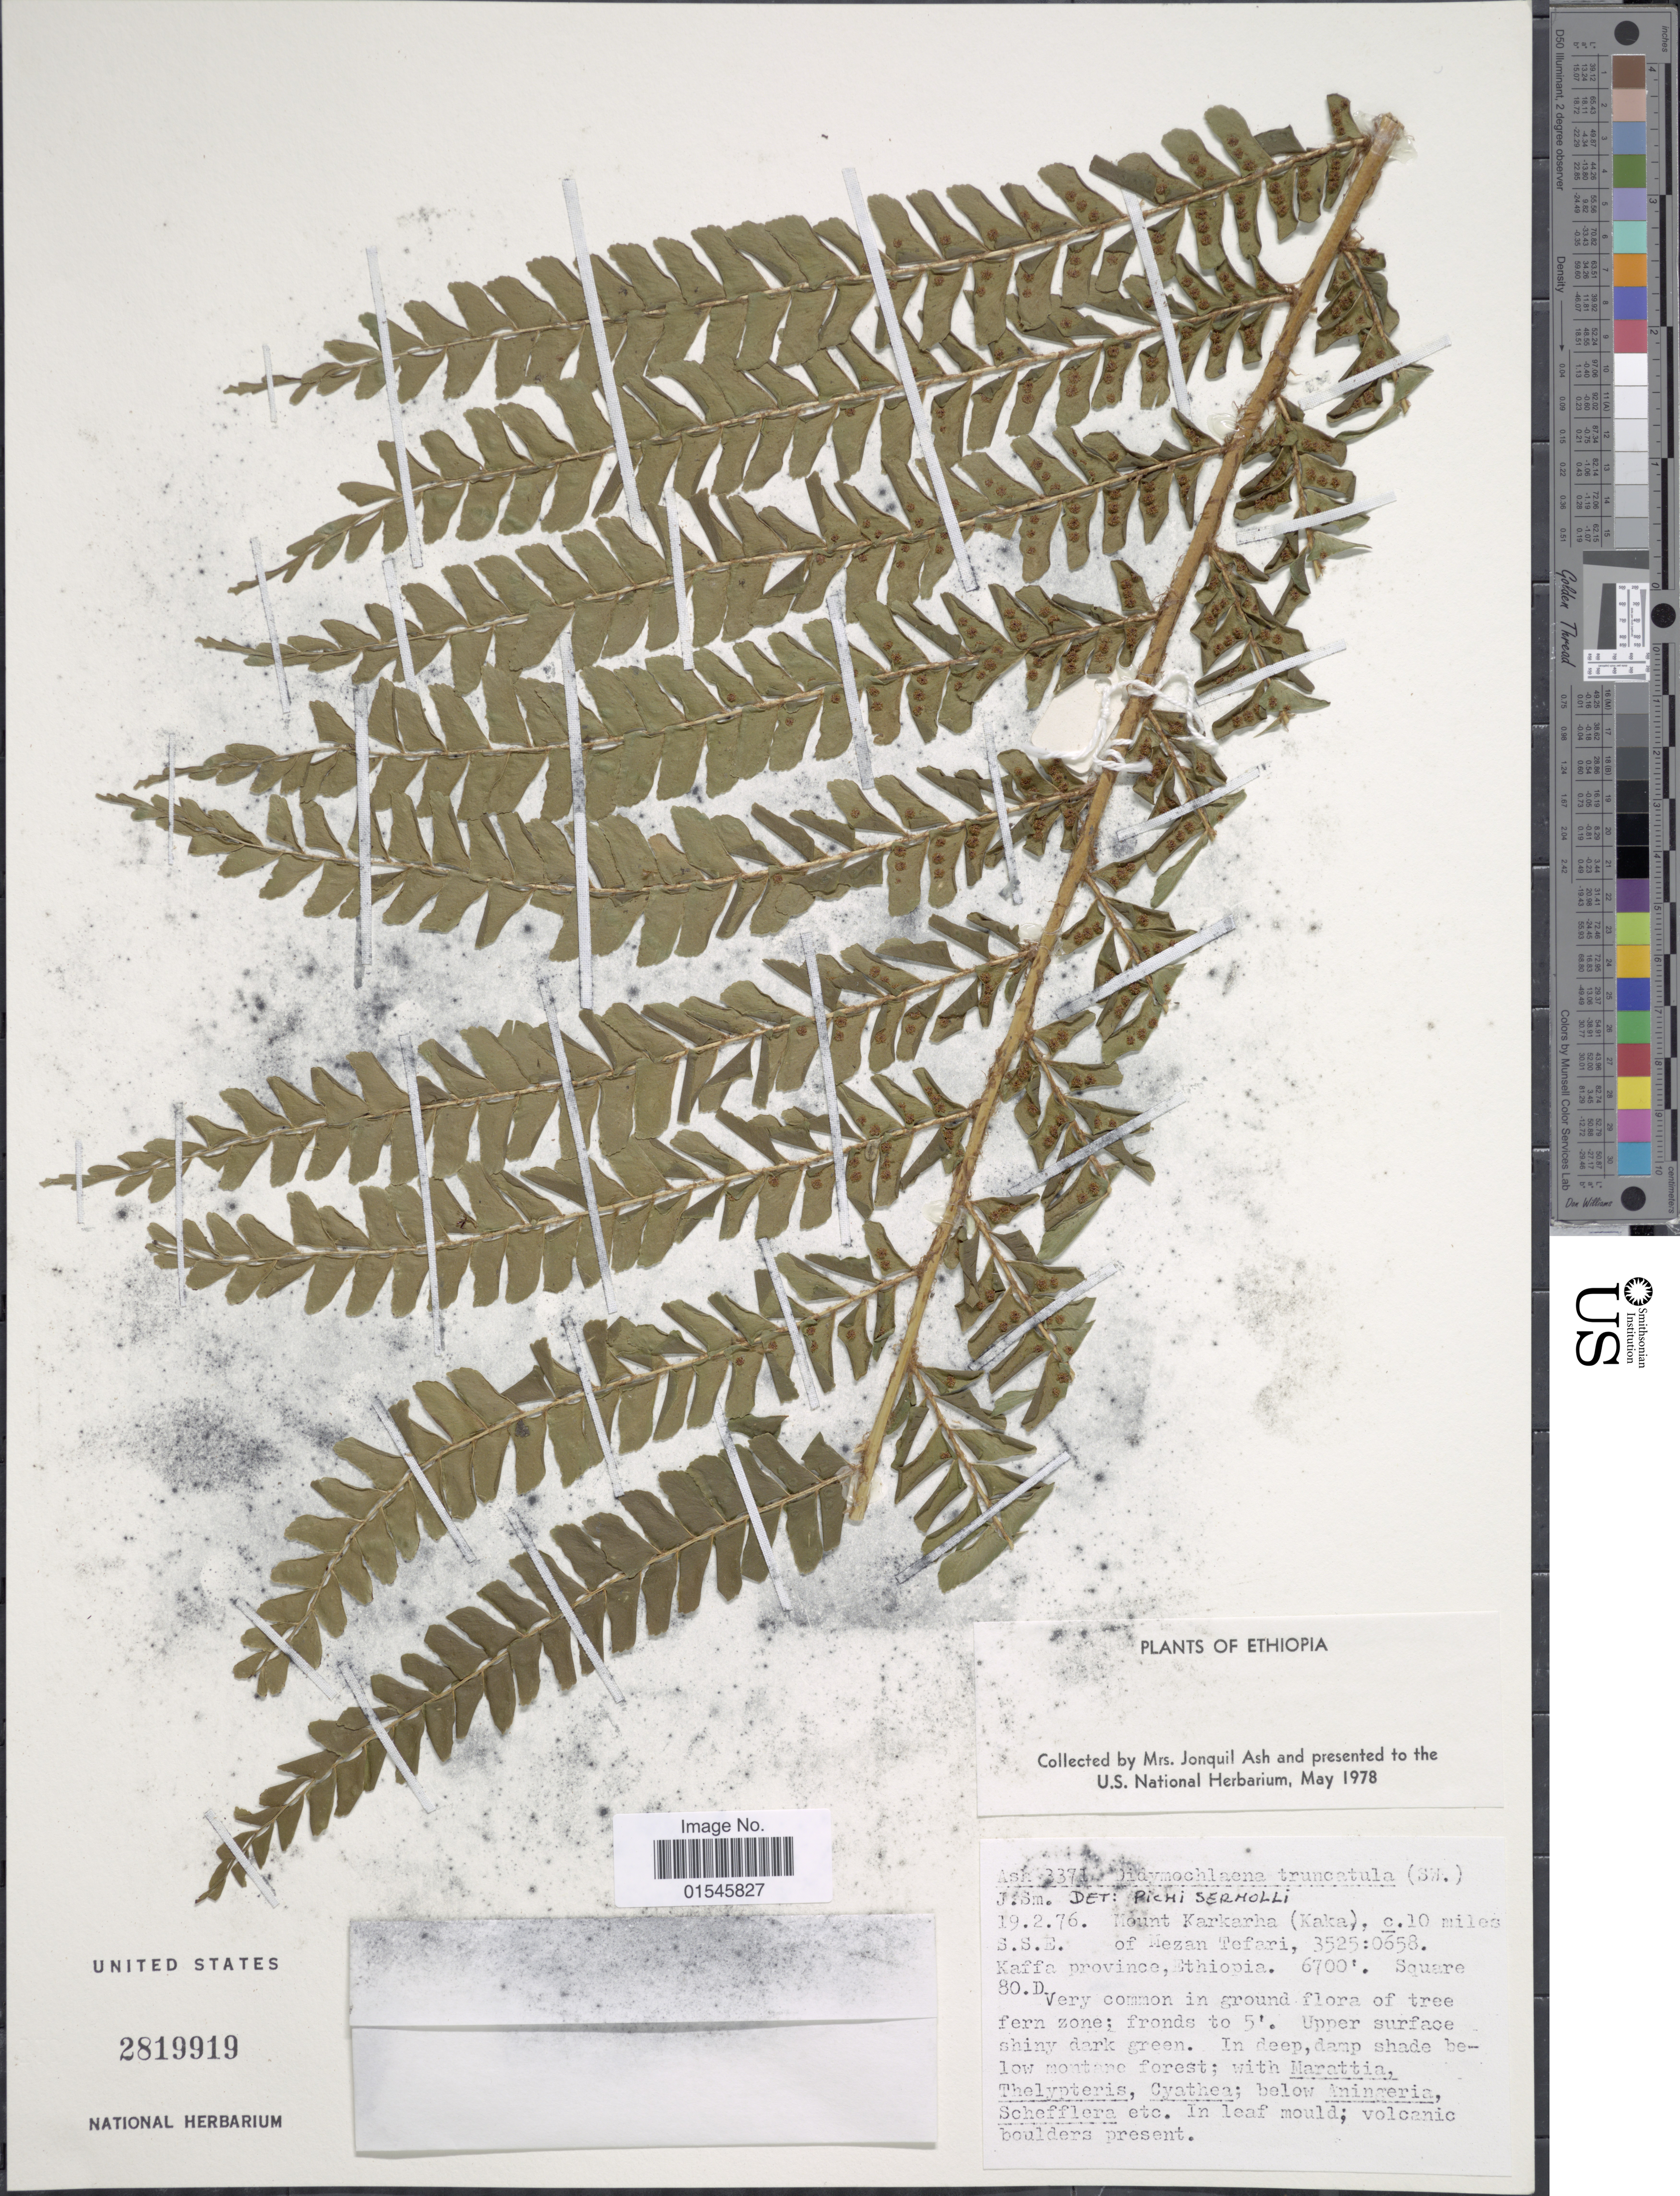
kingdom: Plantae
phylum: Tracheophyta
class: Polypodiopsida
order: Polypodiales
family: Didymochlaenaceae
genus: Didymochlaena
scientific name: Didymochlaena truncatula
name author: (Sw.) J. Sm.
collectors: -. Ash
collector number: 3371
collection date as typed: Transcribed d/m/y: 19/2/76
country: Ethiopia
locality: Mount Karkarha (Kaka), c. 10 miles S.S.E. of Mezan Tefari, Kaffa province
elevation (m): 2042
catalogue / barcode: US 2819919